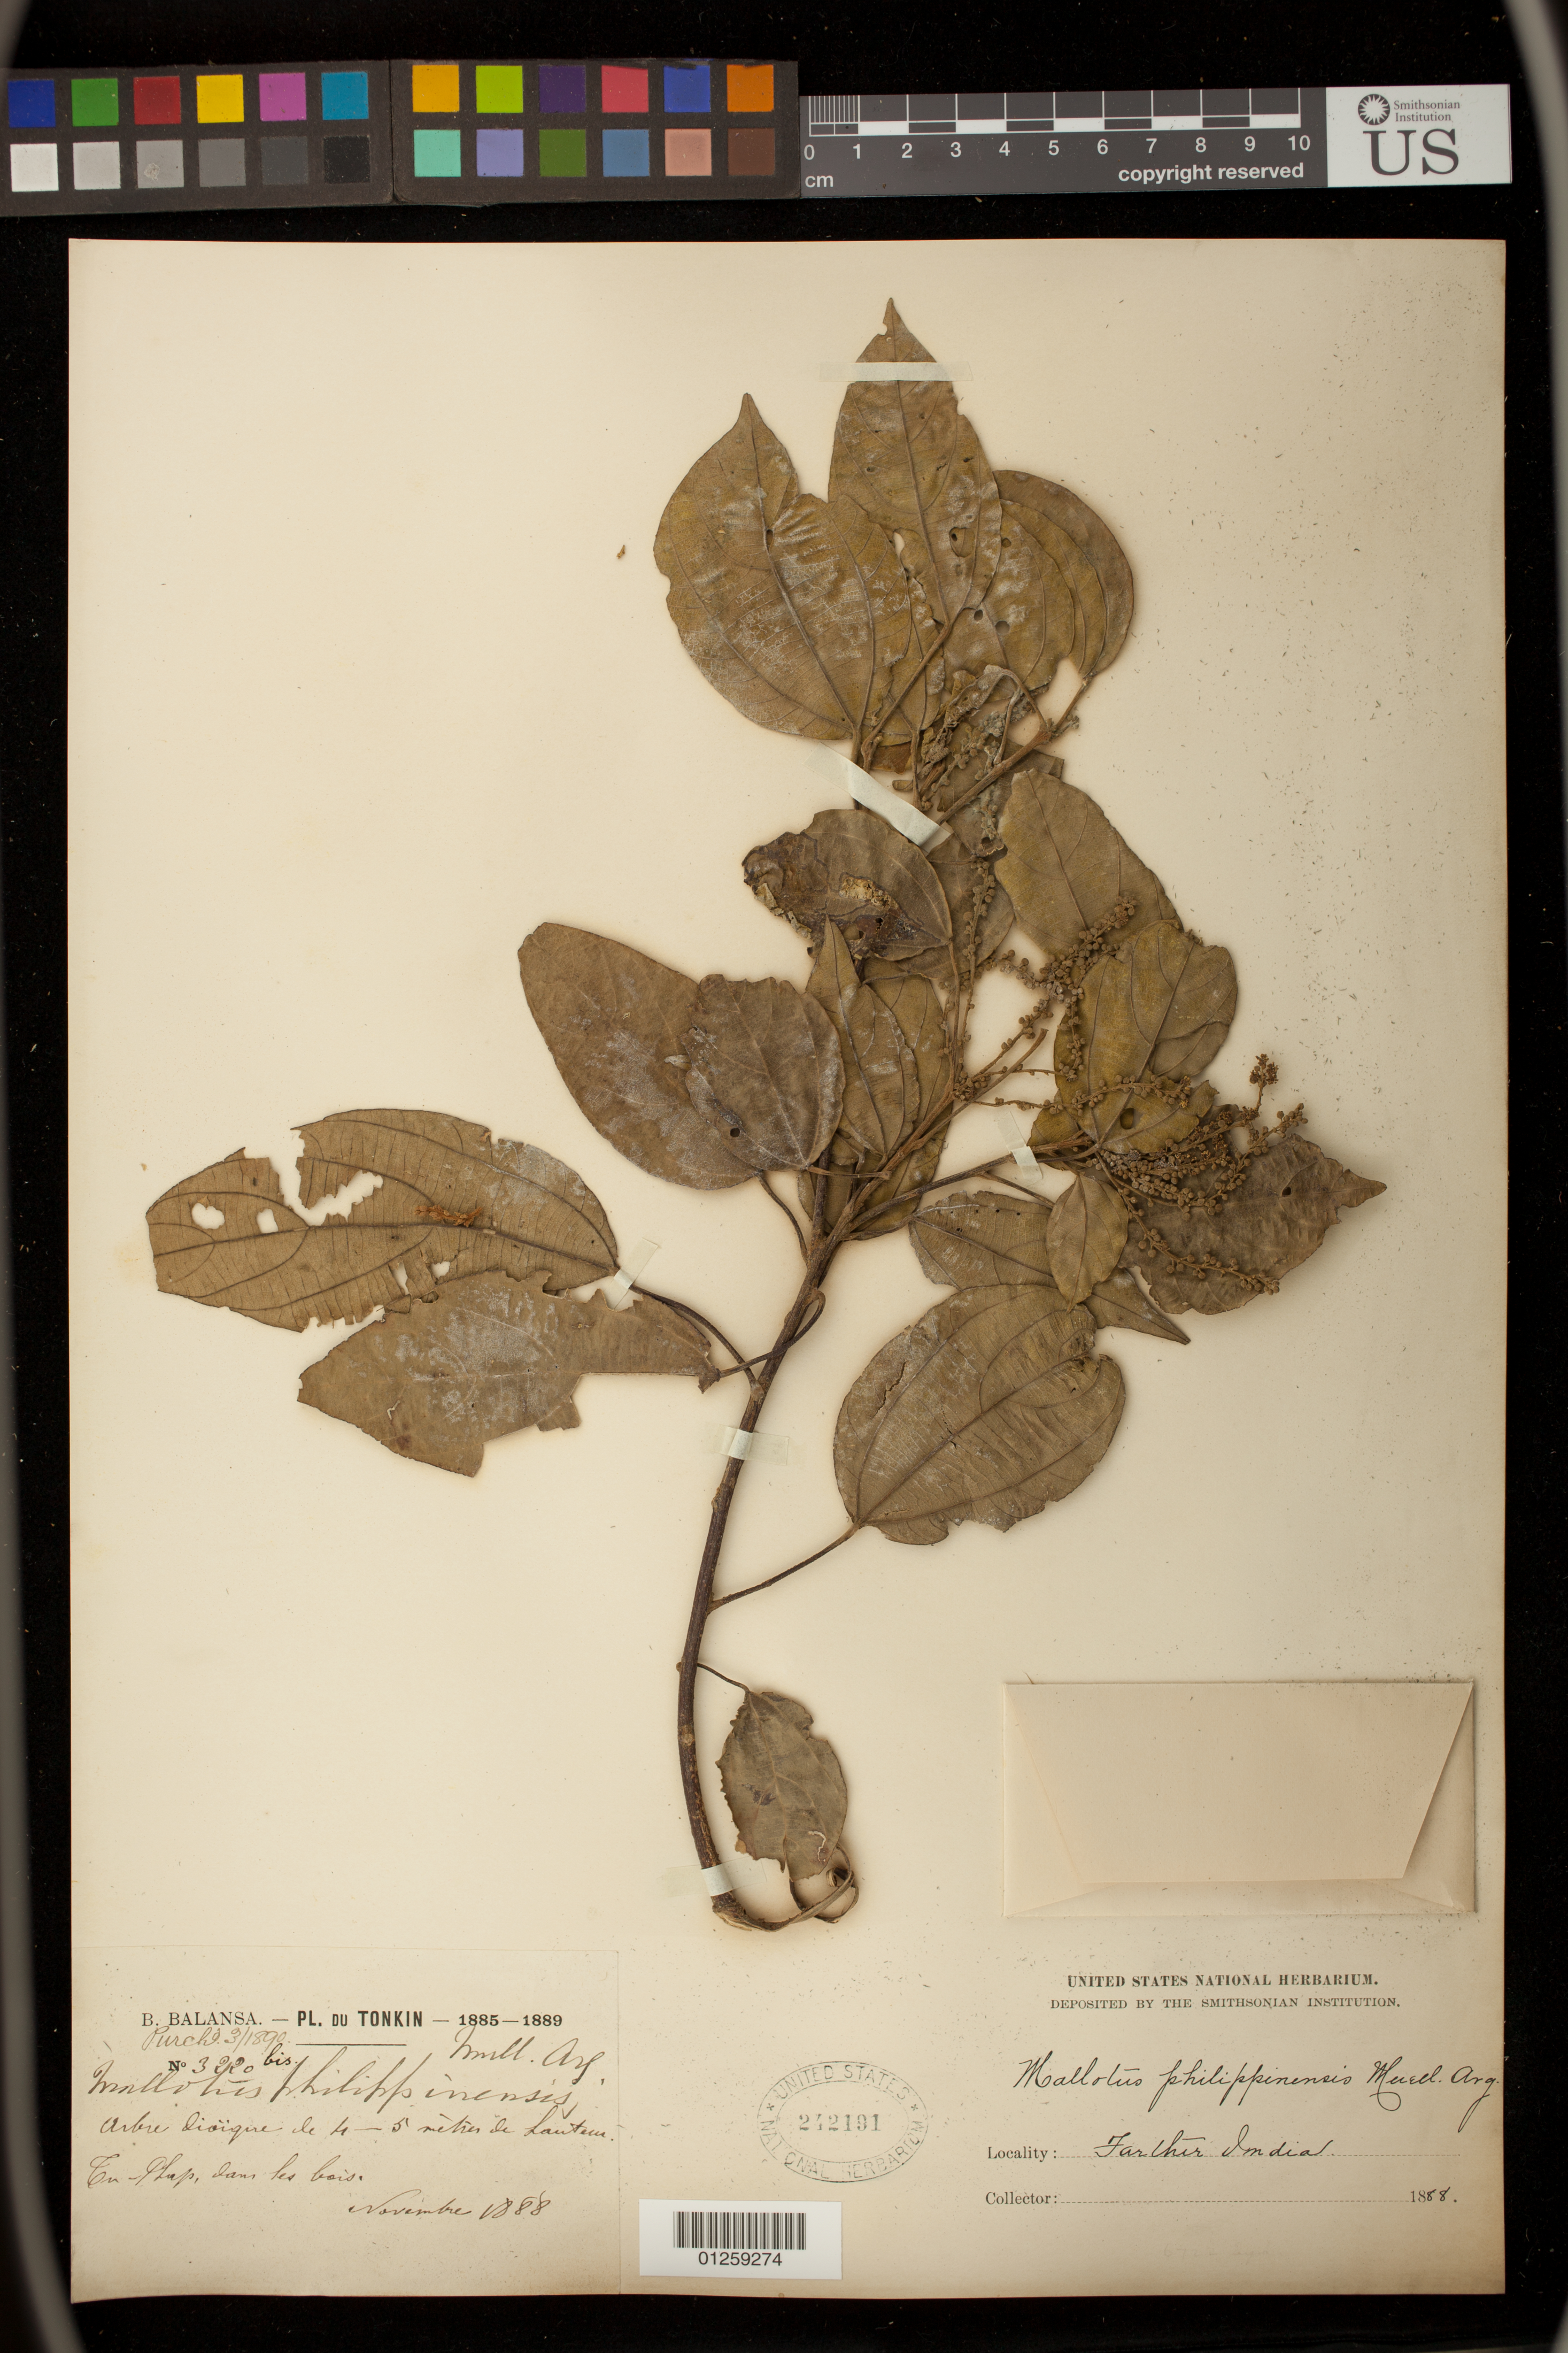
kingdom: Plantae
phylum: Tracheophyta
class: Magnoliopsida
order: Malpighiales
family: Euphorbiaceae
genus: Mallotus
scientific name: Mallotus philippensis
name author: (Lam.) Müll. Arg.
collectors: B. Balansa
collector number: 3220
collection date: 1888-11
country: Vietnam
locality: Pl. du Tonkin,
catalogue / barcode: US 242191